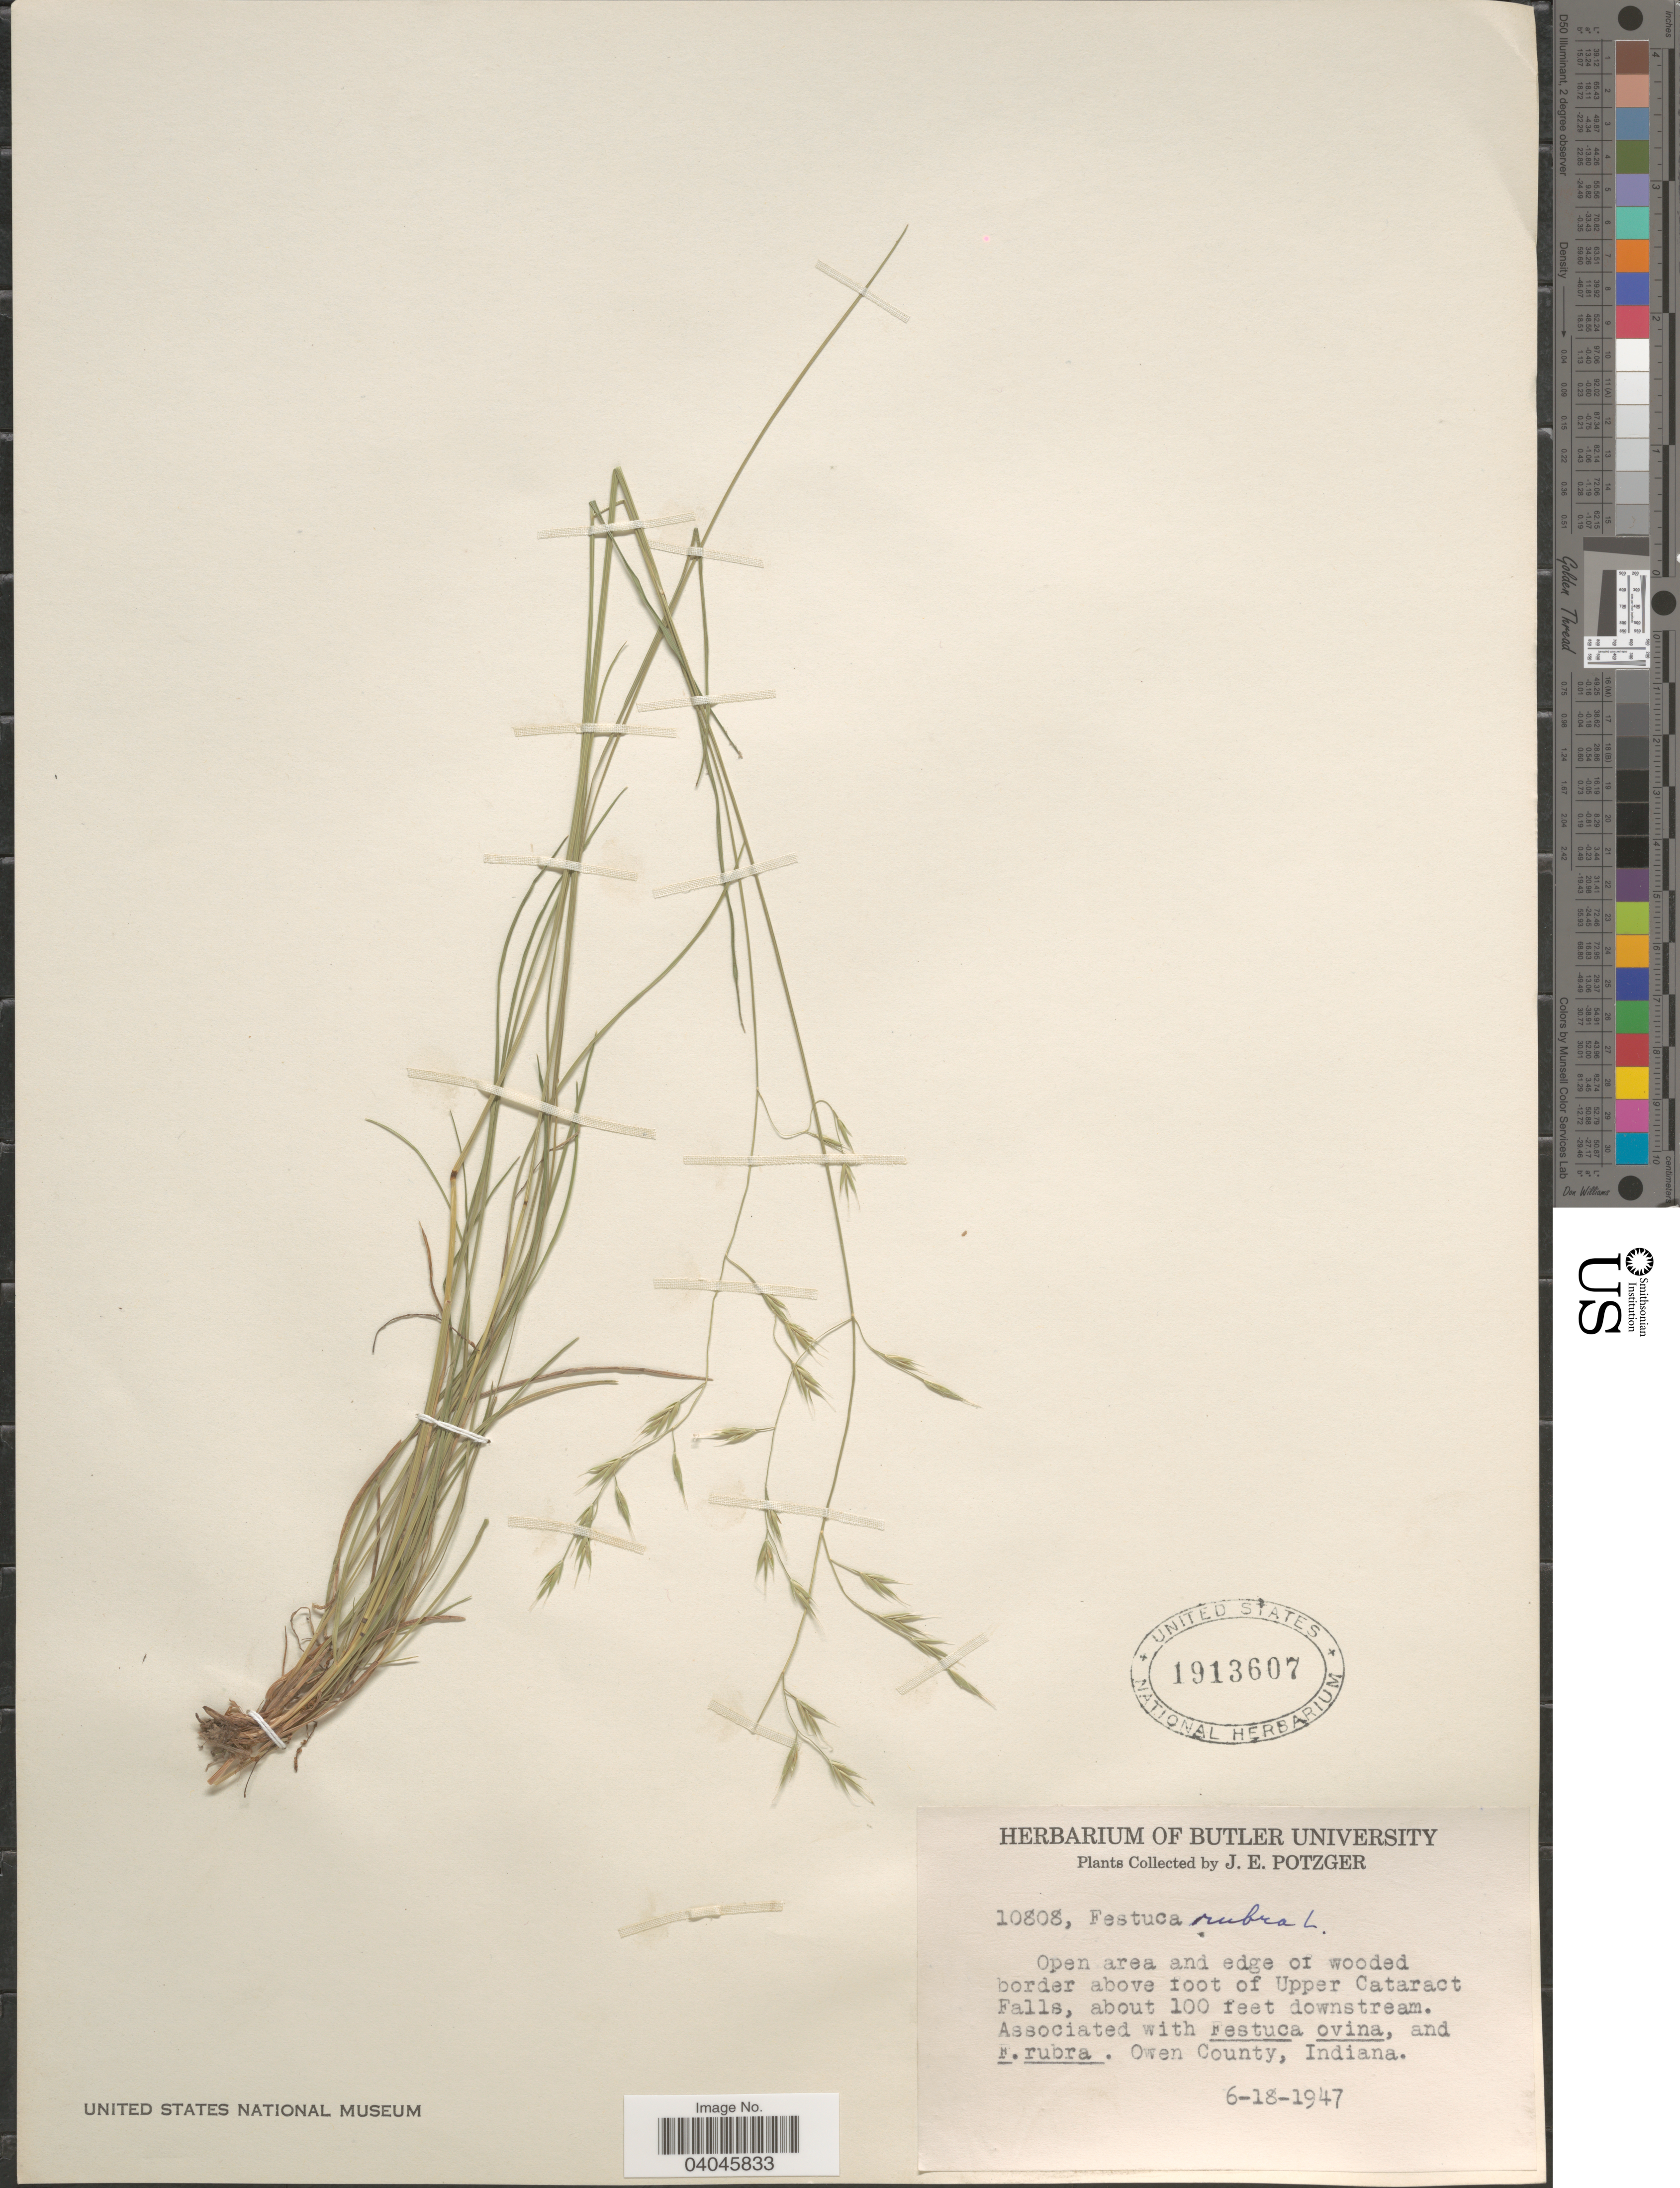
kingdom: Plantae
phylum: Tracheophyta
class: Liliopsida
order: Poales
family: Poaceae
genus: Festuca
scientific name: Festuca rubra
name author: L.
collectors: J. Potzger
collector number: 10808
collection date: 1947-06-18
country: United States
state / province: Indiana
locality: Open area and edge of wooded border above foot of Upper Cataract Falls. Owen County.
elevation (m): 30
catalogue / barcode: US 1913607